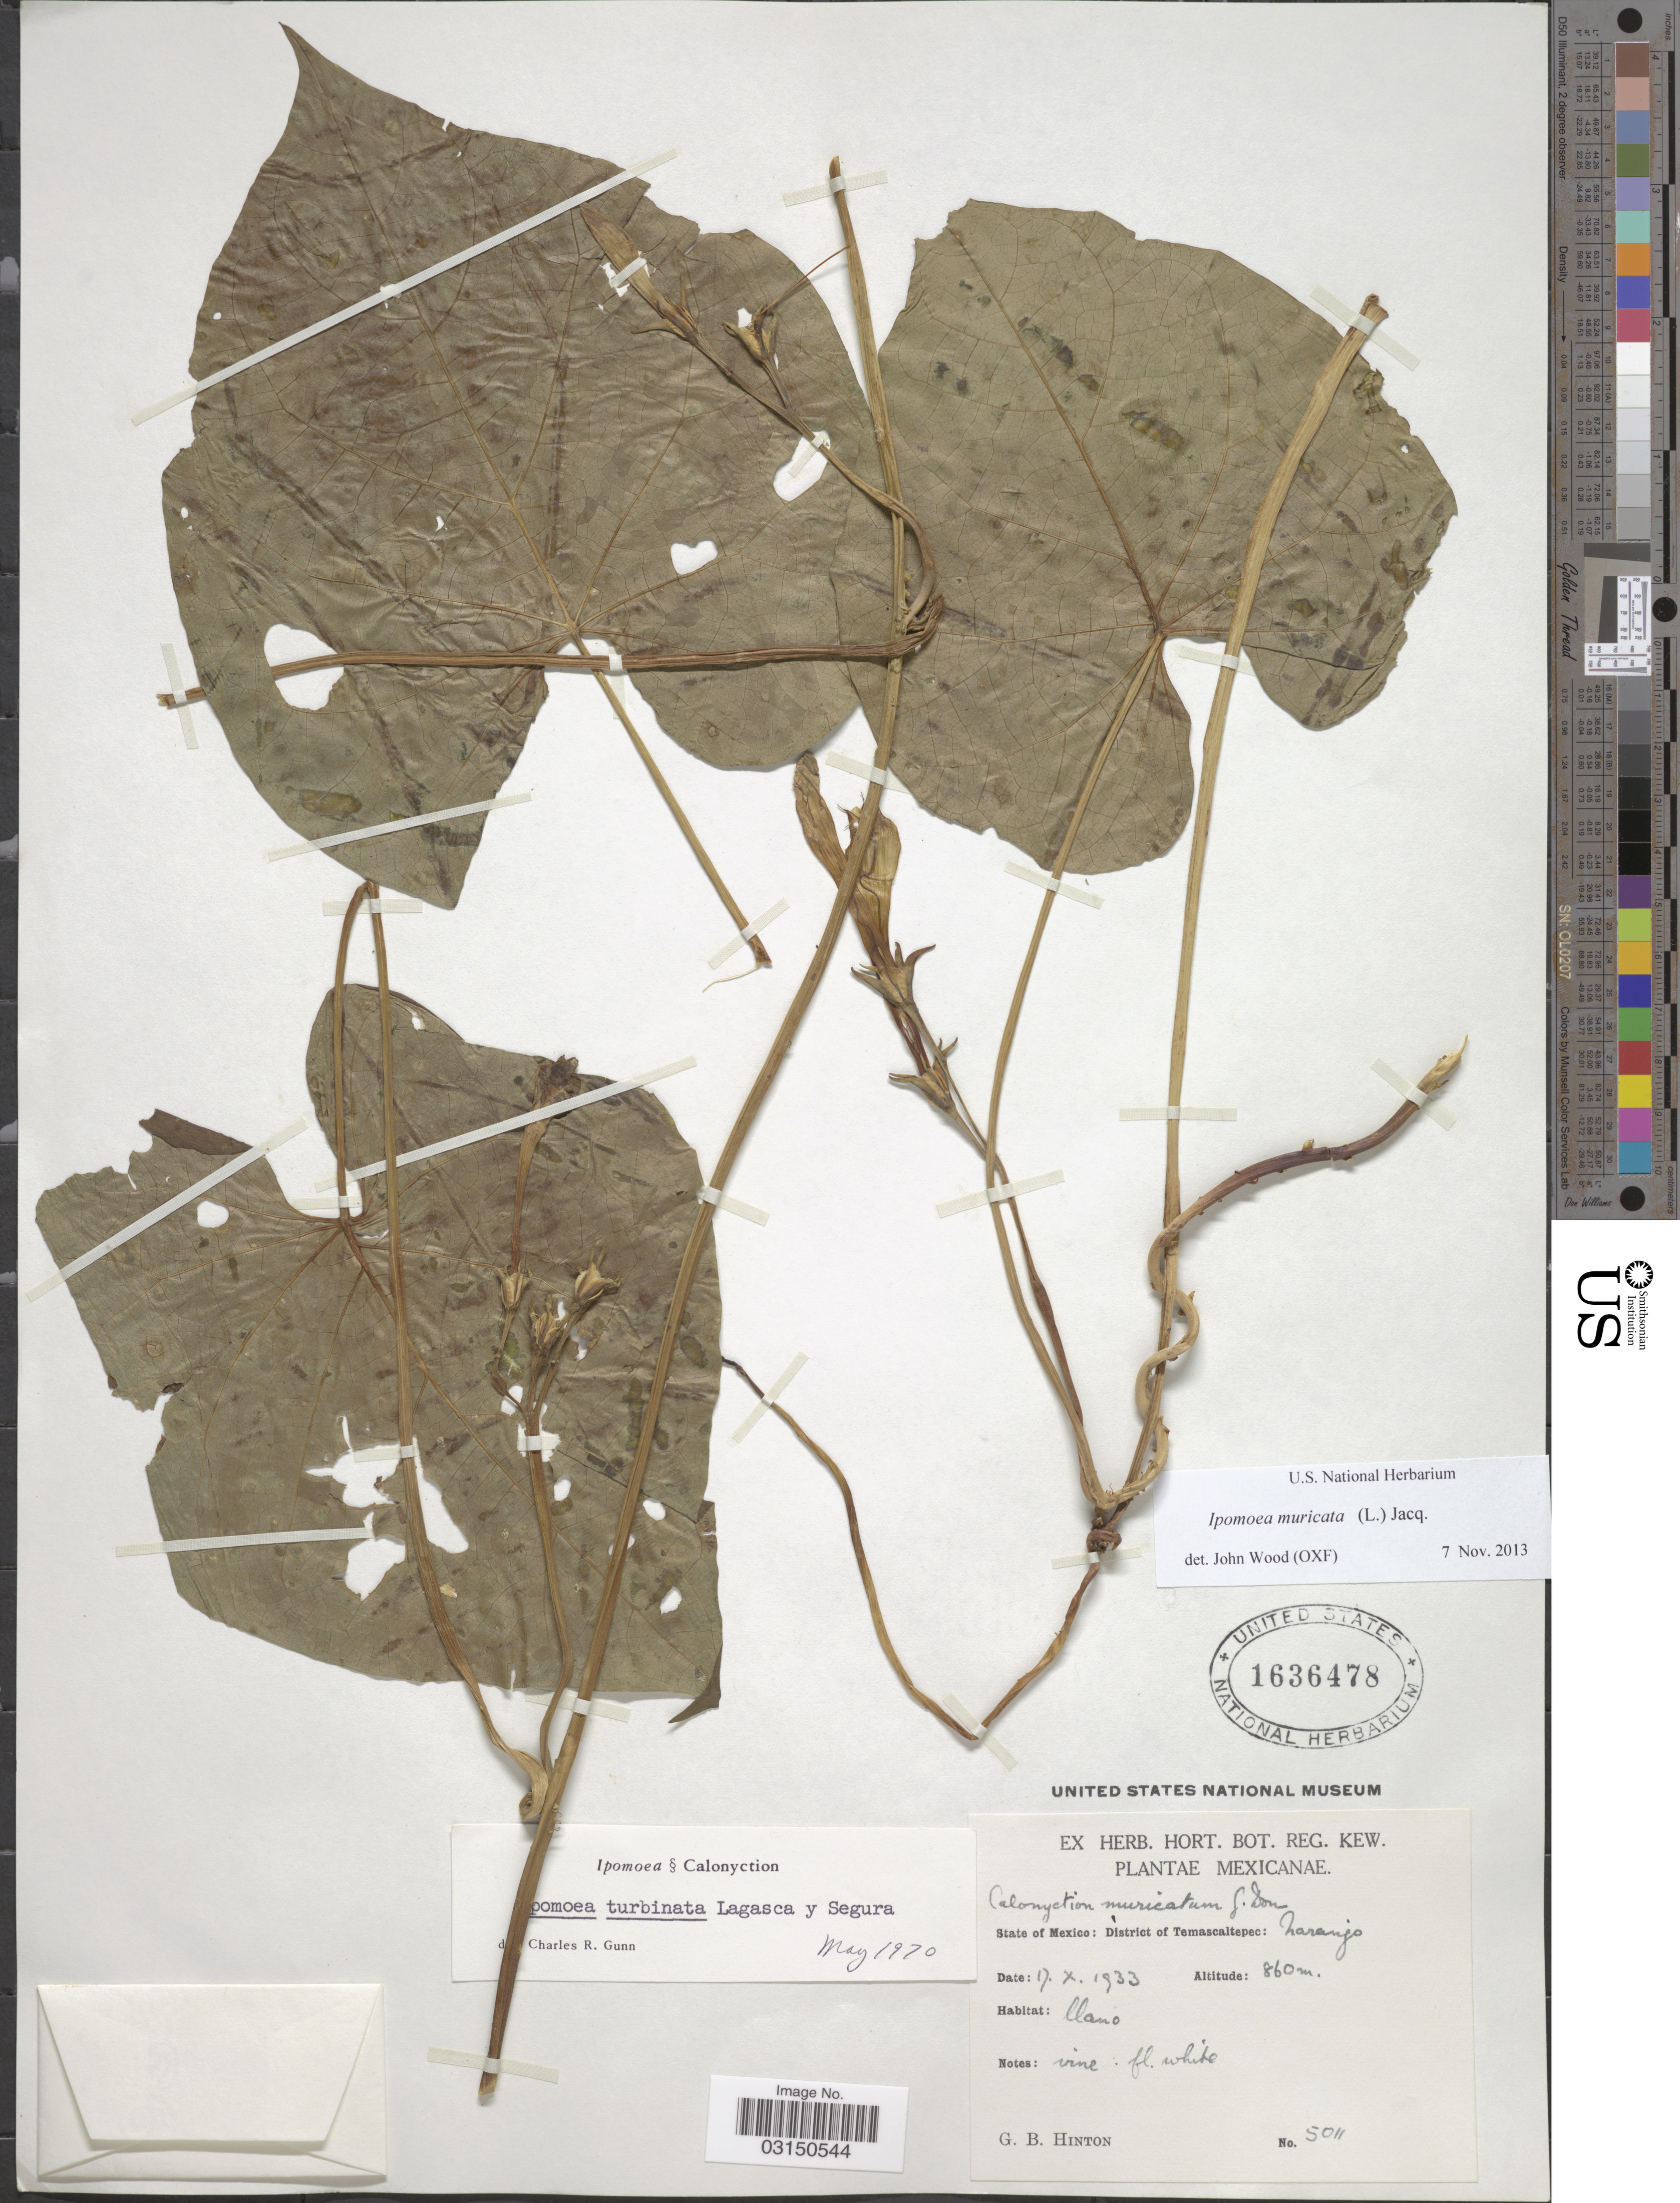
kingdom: Plantae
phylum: Tracheophyta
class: Magnoliopsida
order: Solanales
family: Convolvulaceae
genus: Ipomoea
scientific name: Ipomoea muricata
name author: (L.) Jacq.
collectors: G. B. Hinton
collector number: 5011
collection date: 1933-10-17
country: Mexico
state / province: México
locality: District of Temascaltepec: Naranjo.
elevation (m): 860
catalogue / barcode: US 1636478